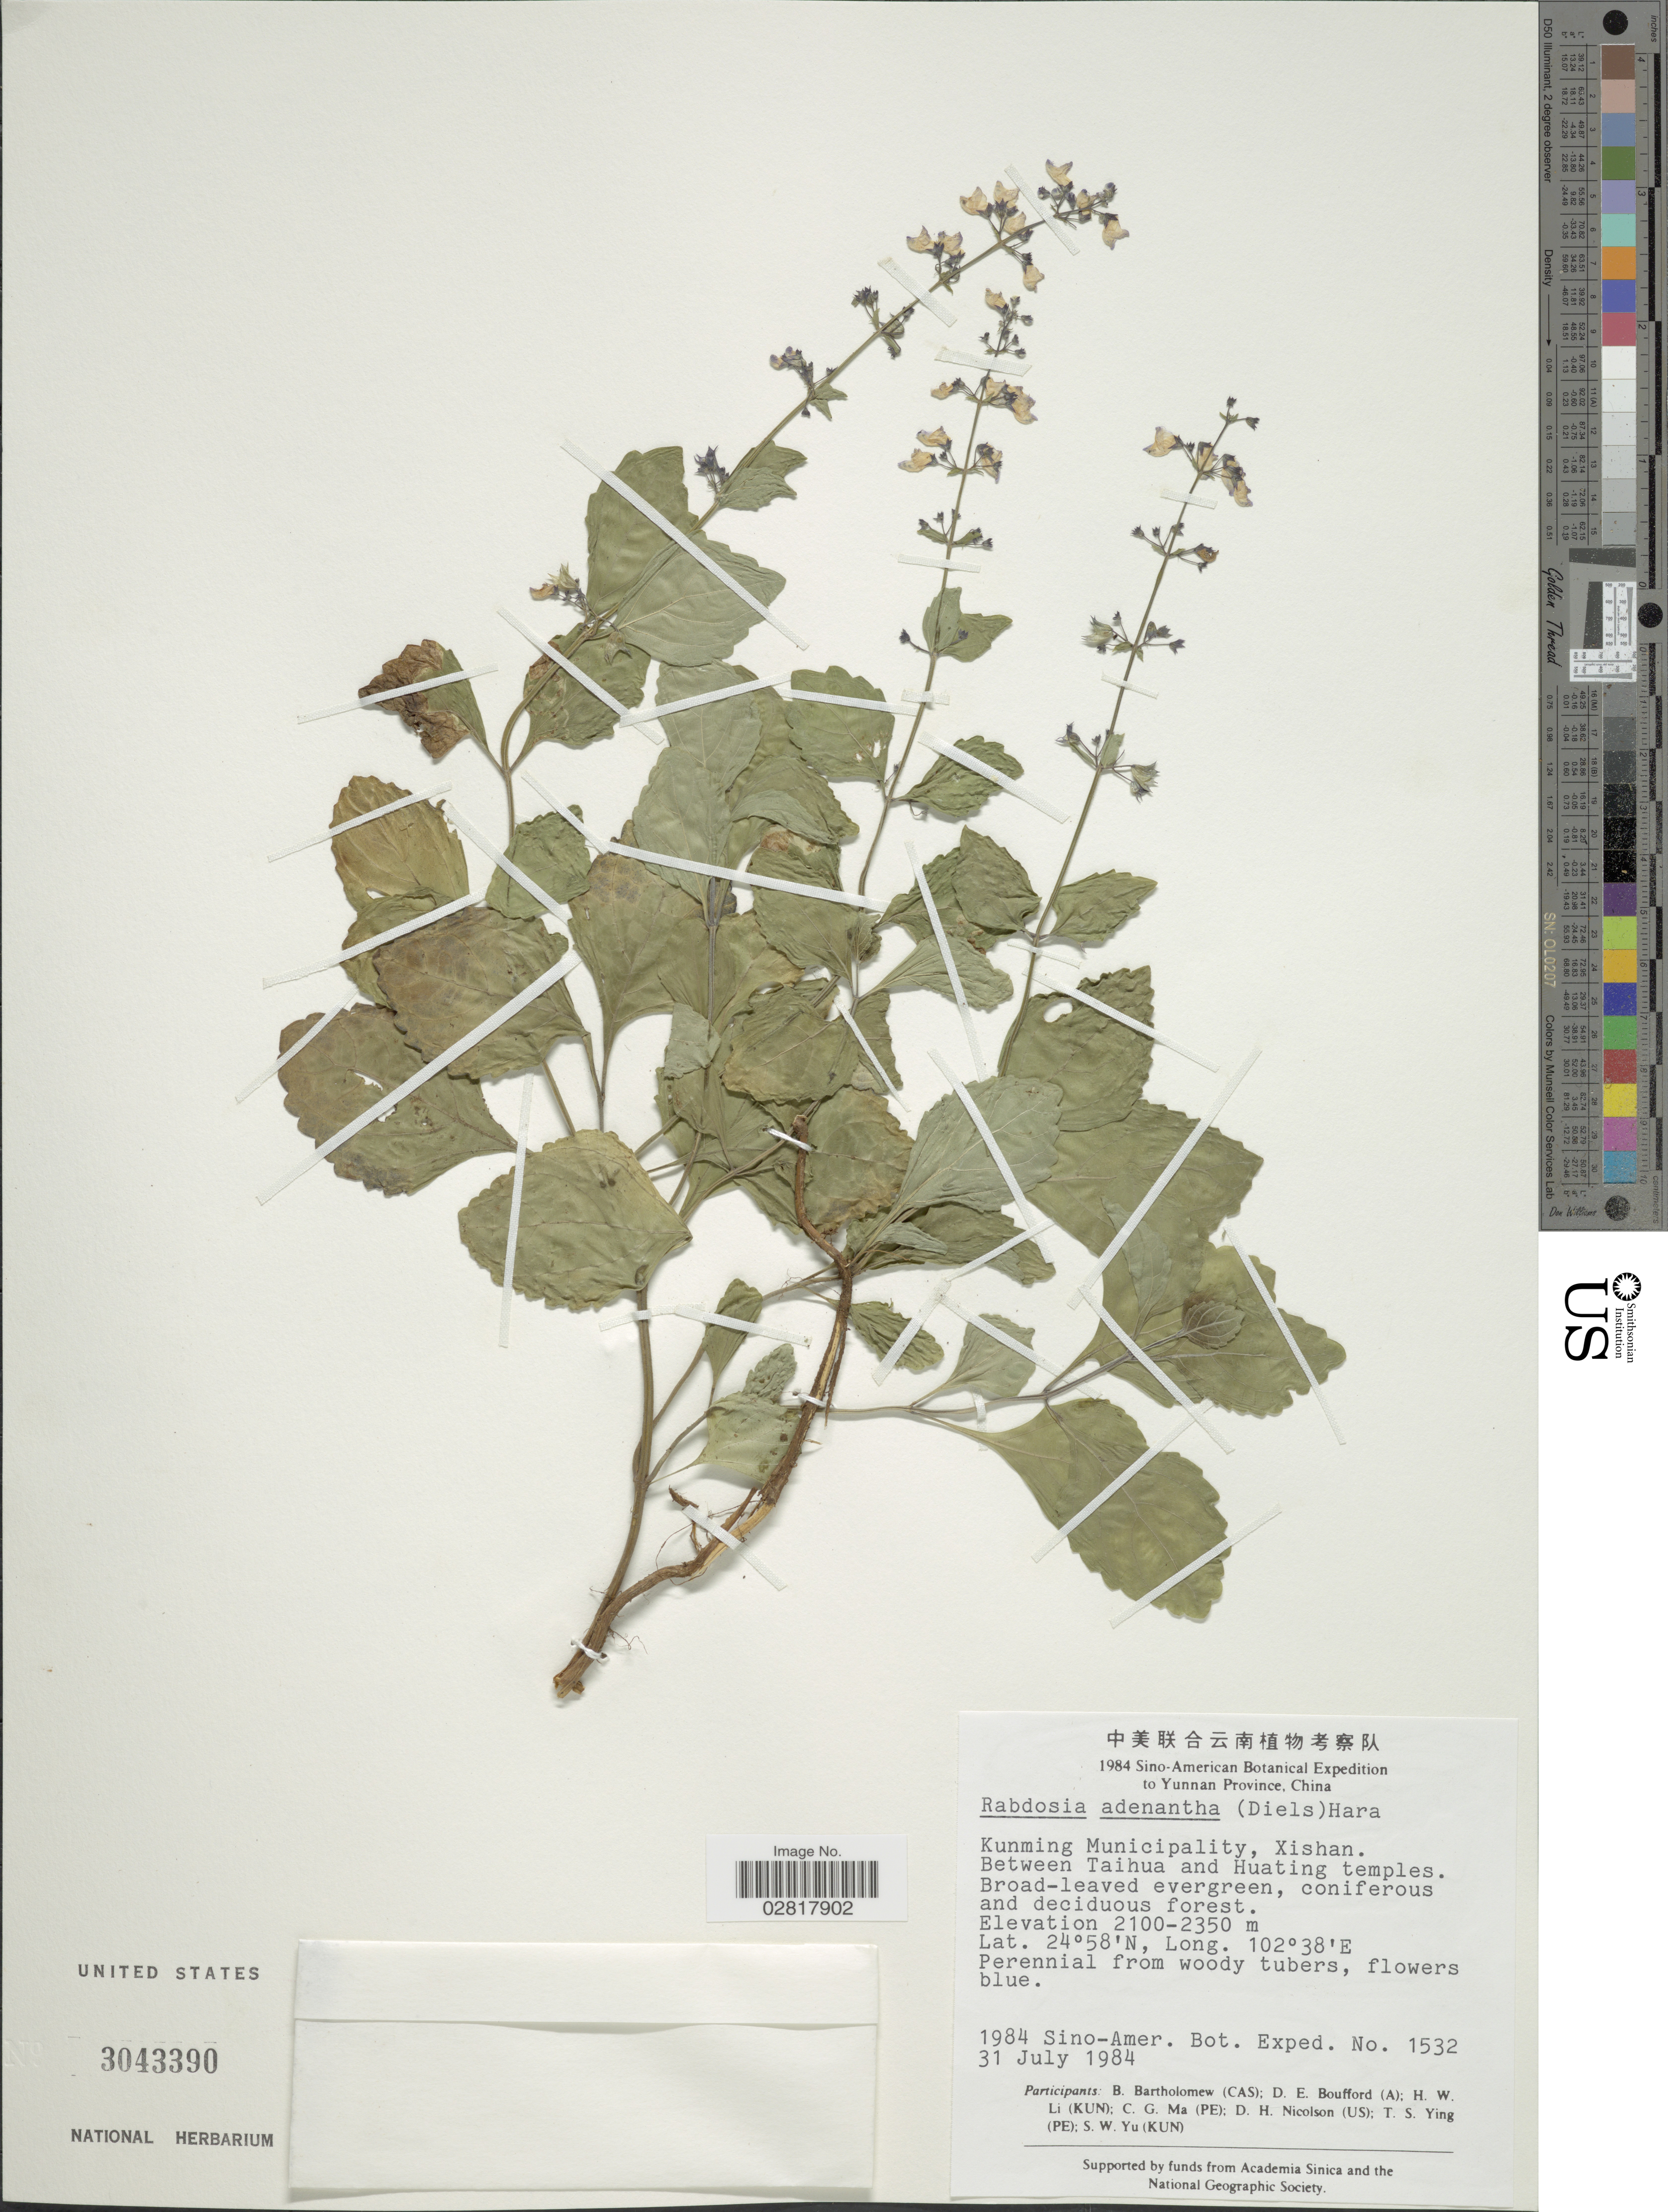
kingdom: Plantae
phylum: Tracheophyta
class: Magnoliopsida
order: Lamiales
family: Lamiaceae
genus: Plectranthus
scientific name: Plectranthus adenanthus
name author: Diels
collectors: Sino-Amer. Bot. Exped. 1984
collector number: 1532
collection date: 1984-07-31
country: China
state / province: Yunnan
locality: Kunming Municipality, Xishan. Between Taihua and Huating temples.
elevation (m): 2100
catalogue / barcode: US 3043390